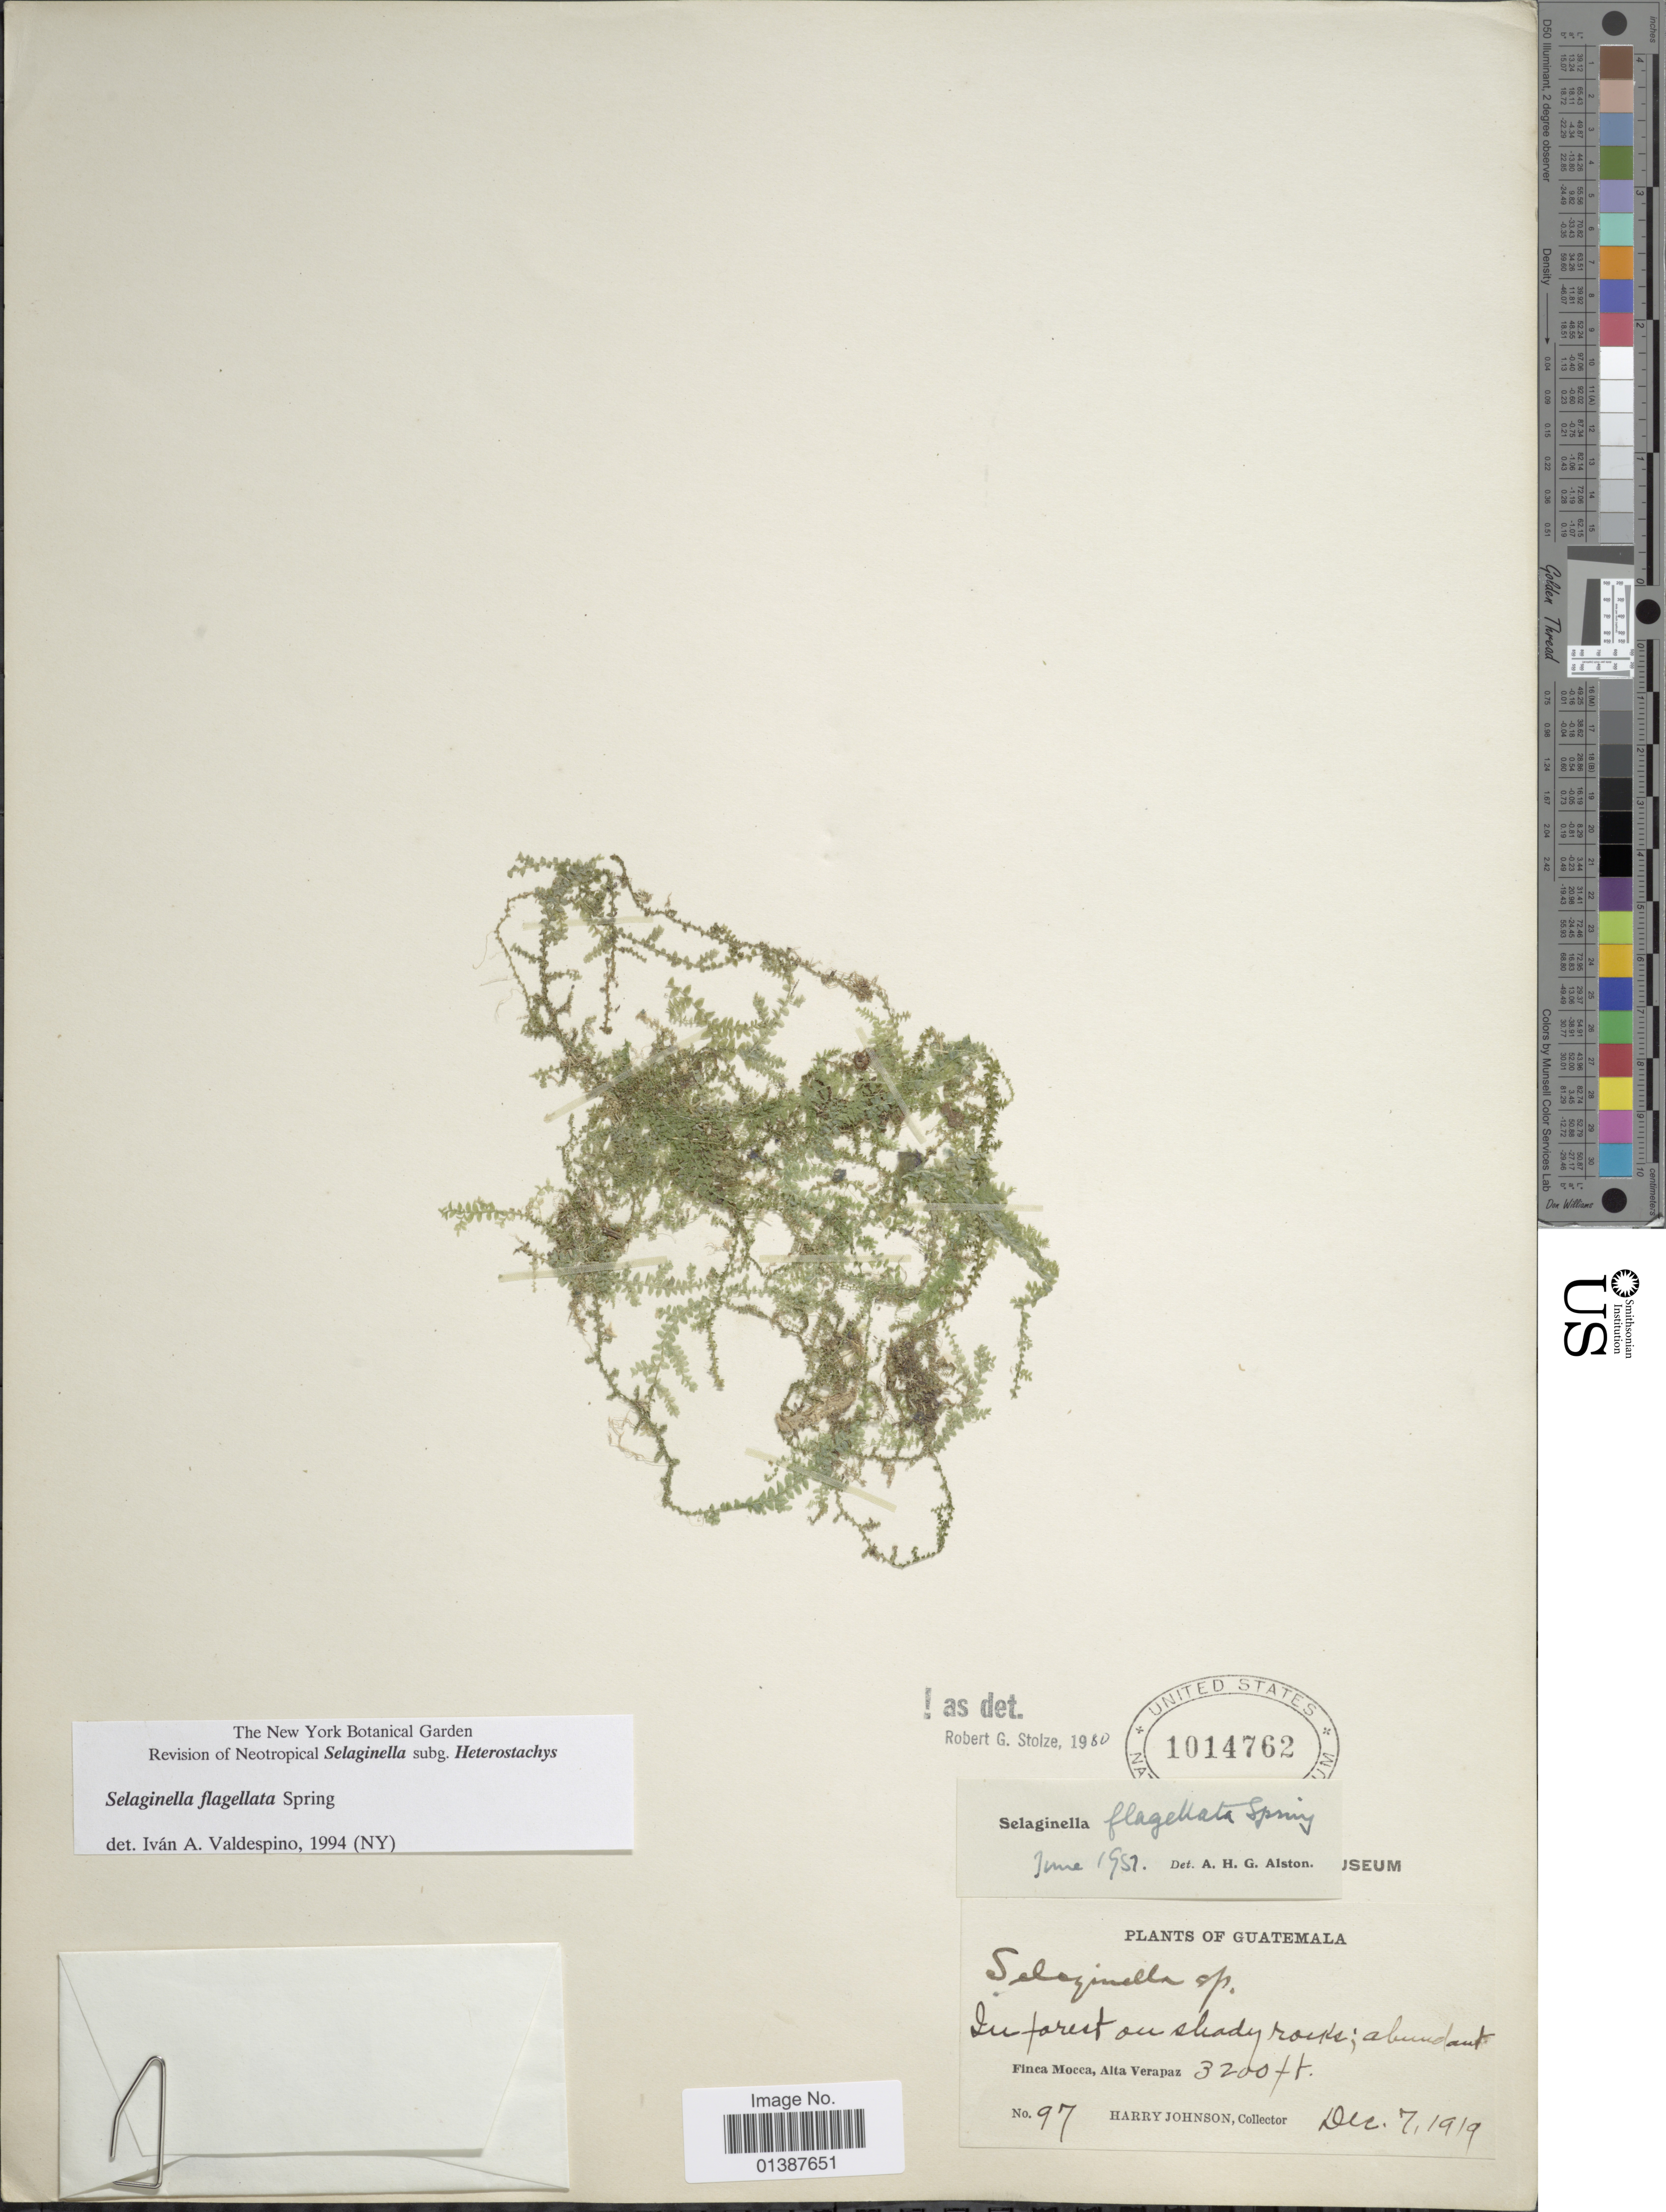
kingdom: Plantae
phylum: Tracheophyta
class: Lycopodiopsida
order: Selaginellales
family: Selaginellaceae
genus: Selaginella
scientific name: Selaginella flagellata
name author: Spring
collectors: H. Johnson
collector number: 97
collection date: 1919-12-07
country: Guatemala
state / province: Alta Verapaz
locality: Finca Mocca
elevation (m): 975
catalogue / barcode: US 1014762